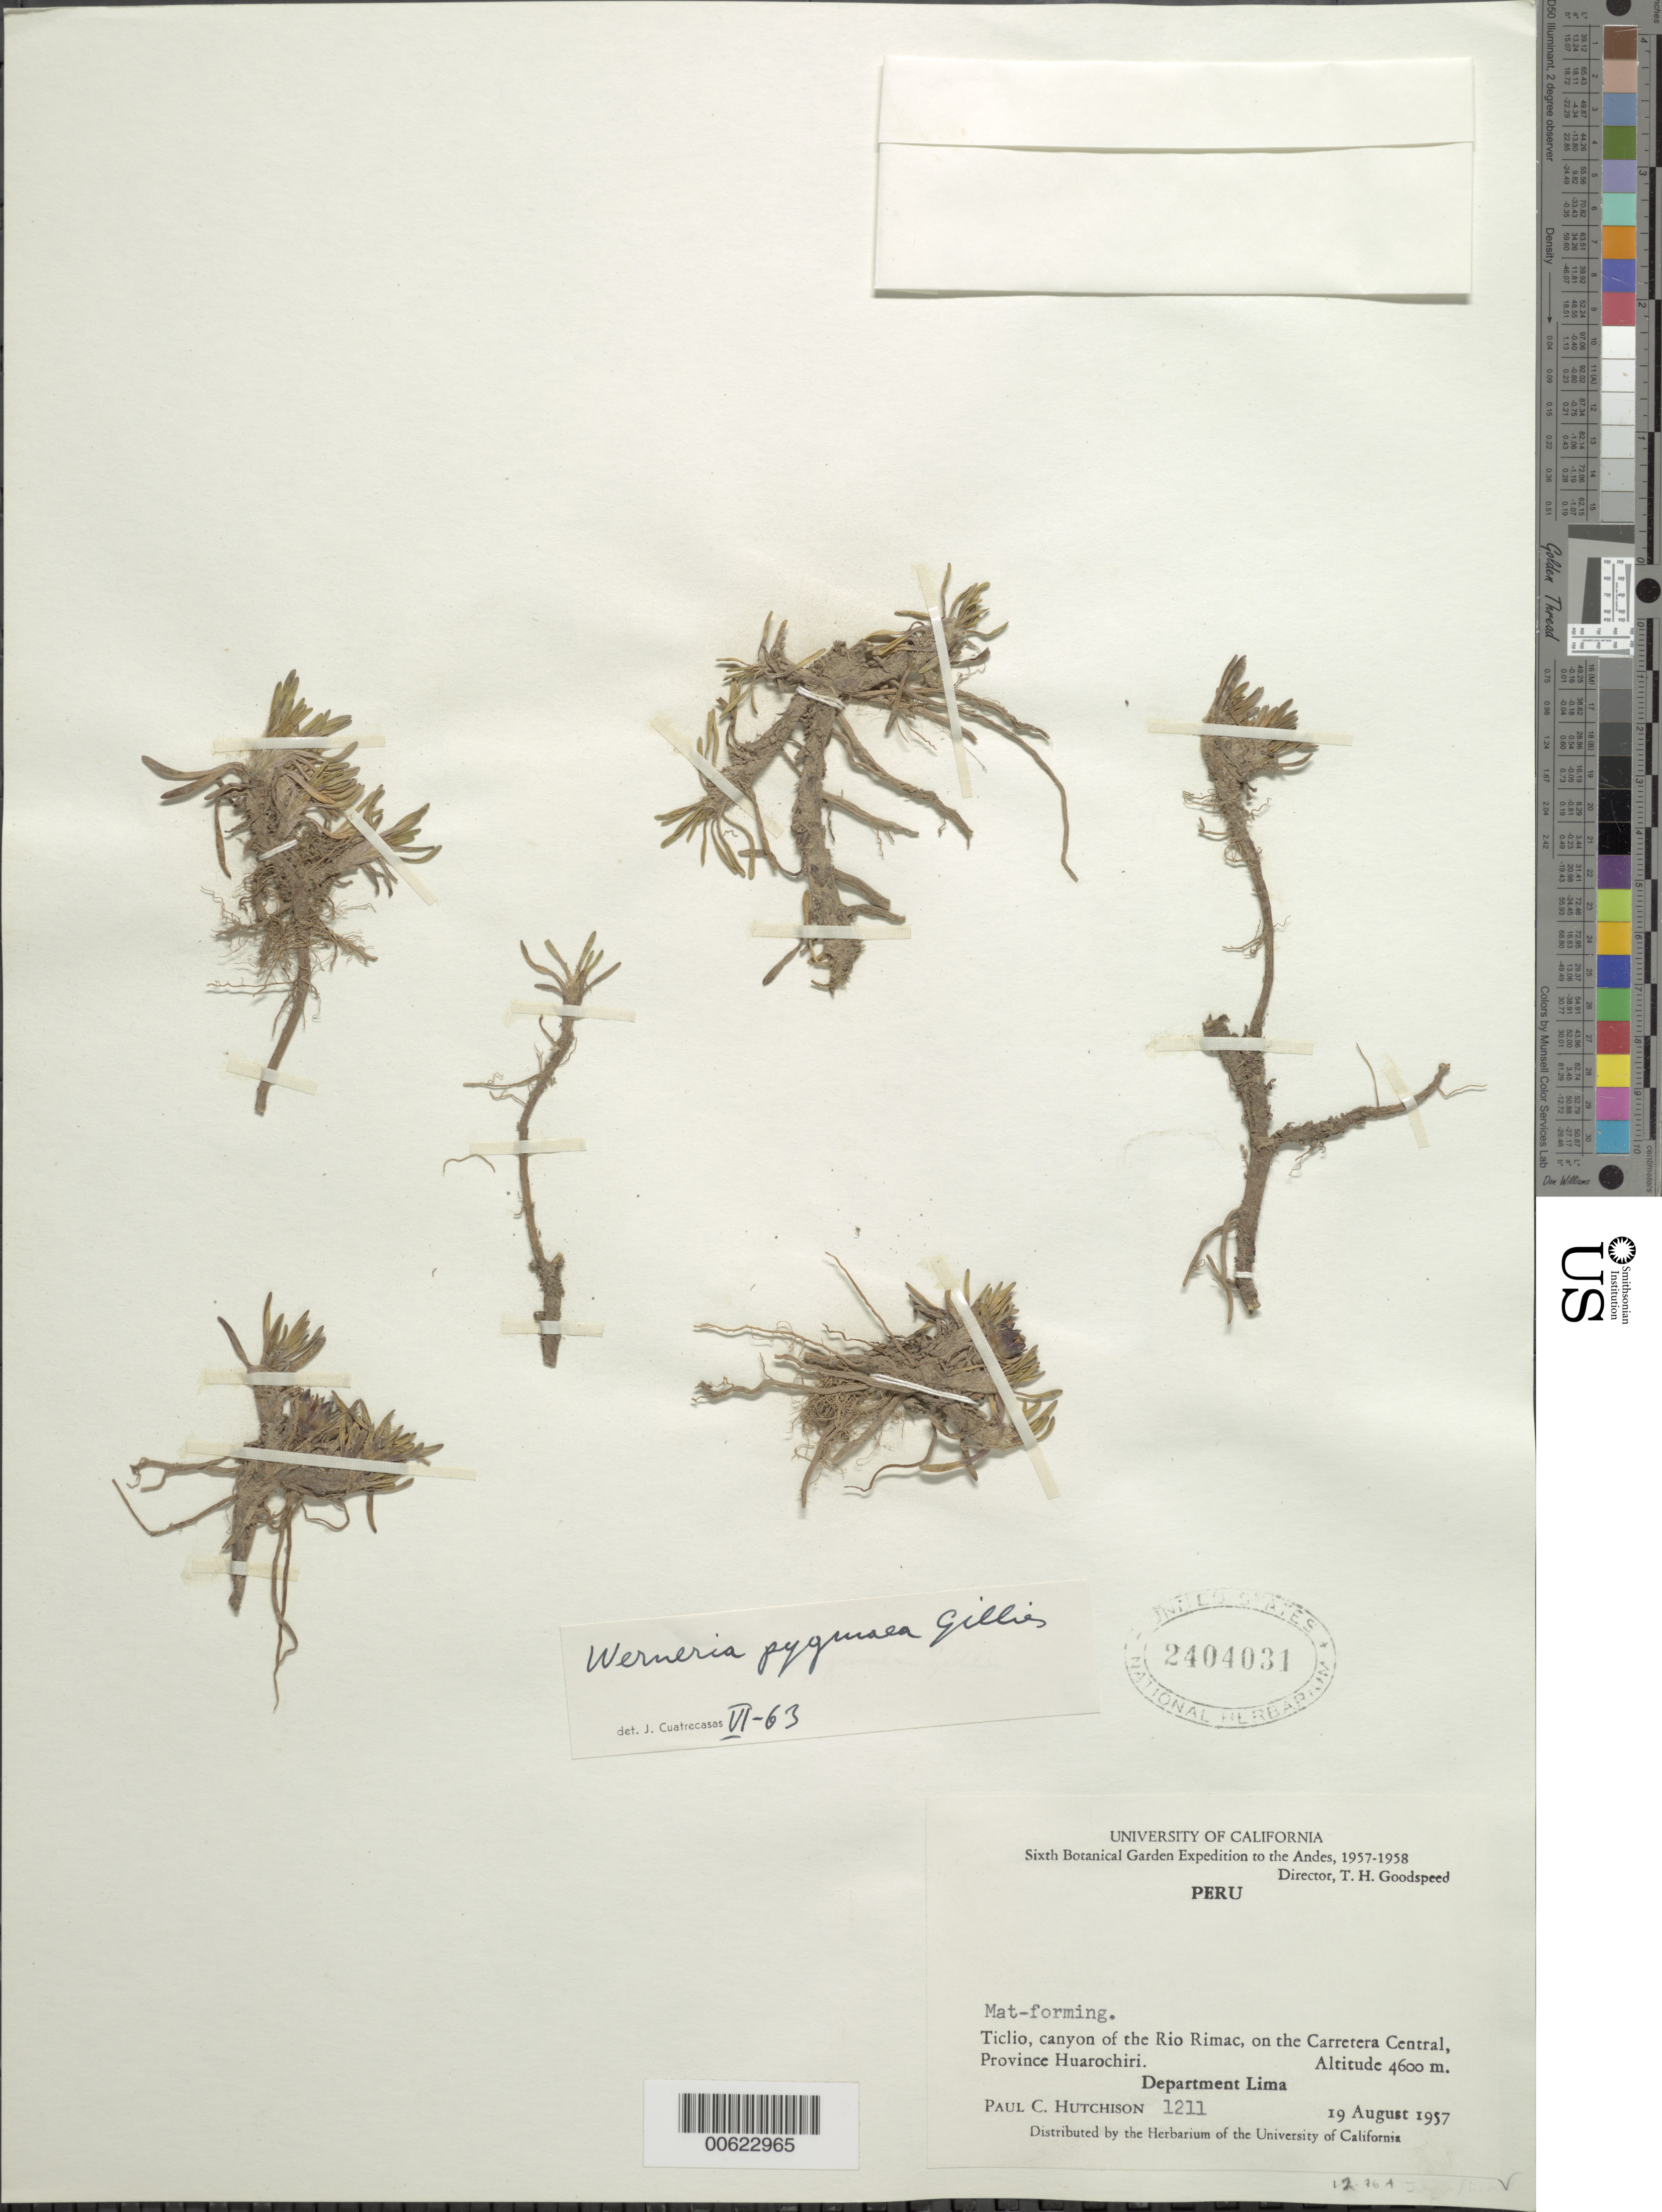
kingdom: Plantae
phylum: Tracheophyta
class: Magnoliopsida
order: Asterales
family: Asteraceae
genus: Werneria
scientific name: Werneria pygmaea complex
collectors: P. C. Hutchison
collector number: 1211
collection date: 1957-08-19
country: Peru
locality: Ticlio, canyon of the Rio Rimac, on the Carretera Central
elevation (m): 4600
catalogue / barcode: US 2404031